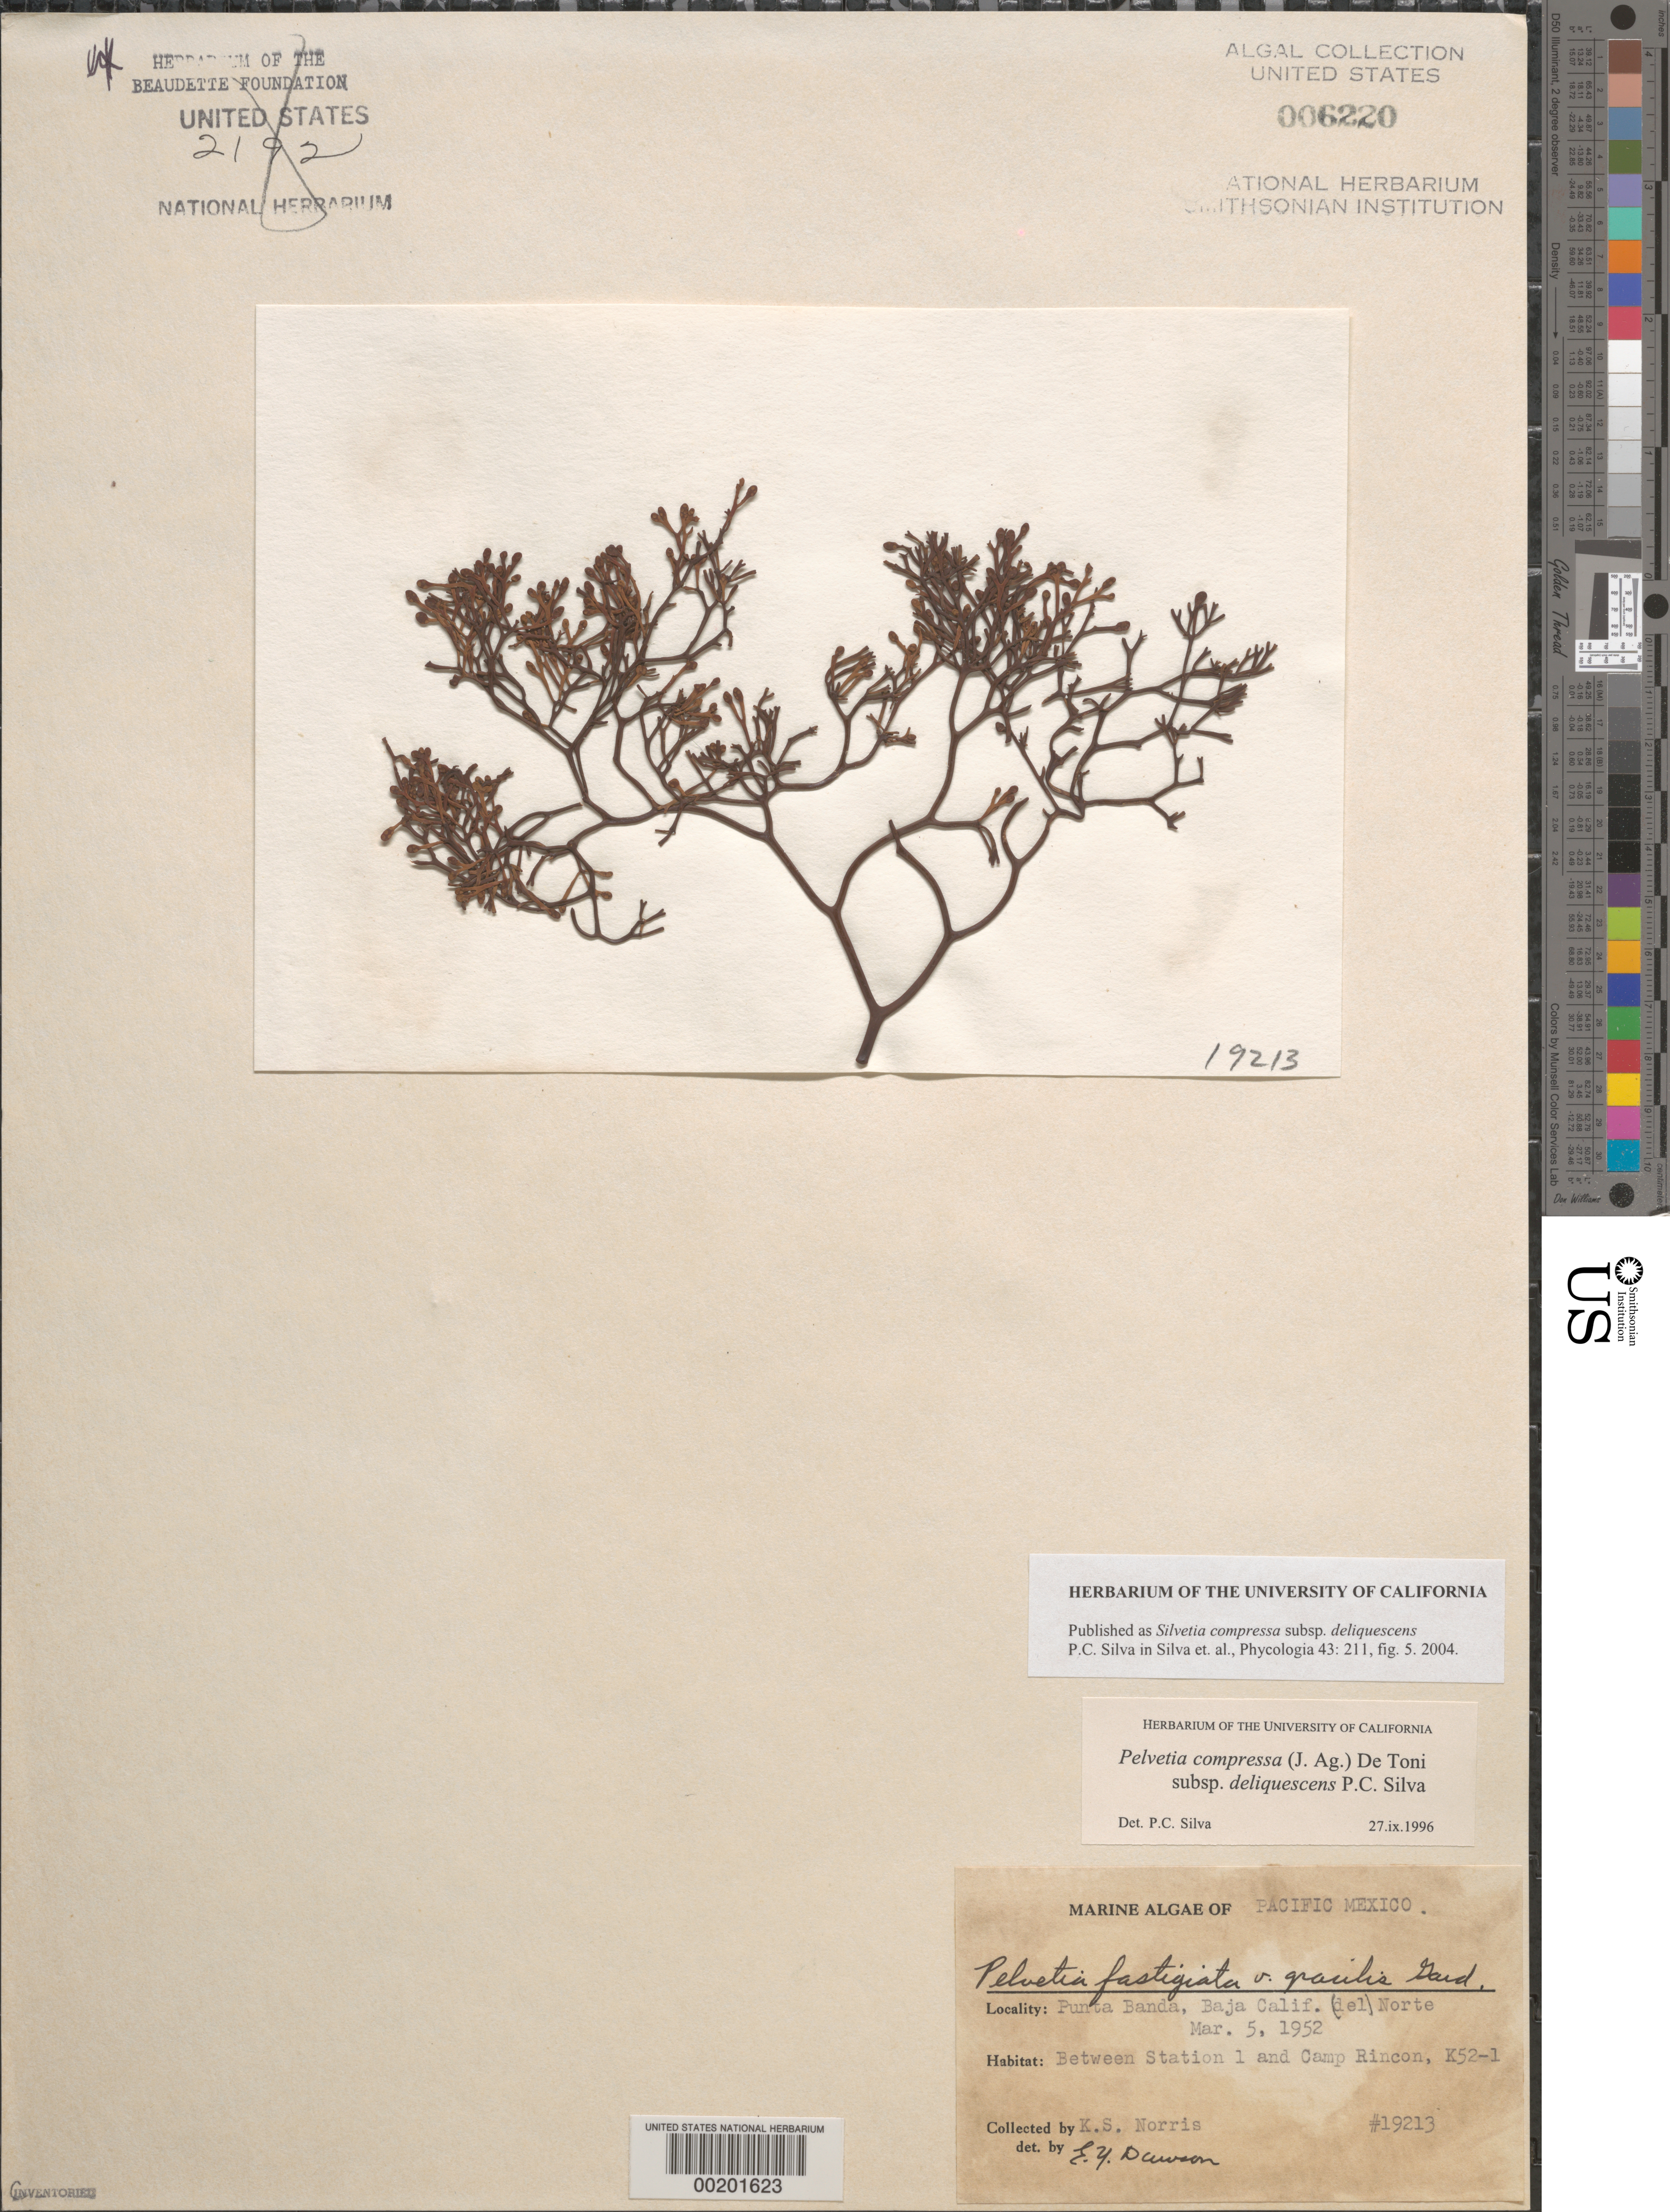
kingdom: Chromista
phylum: Ochrophyta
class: Phaeophyceae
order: Fucales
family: Fucaceae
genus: Silvetia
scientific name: Silvetia compressa subsp. deliquescens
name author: P.C. Silva in P.C. Silva et al.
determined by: Silva, P. C.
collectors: K. S. Norris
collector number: EYD 19213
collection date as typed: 05 Mar 1952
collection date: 1952-03-05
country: Mexico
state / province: Baja California Norte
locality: Punta Banda between Station 1 and Camp Rincon, K52-1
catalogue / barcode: US 6220